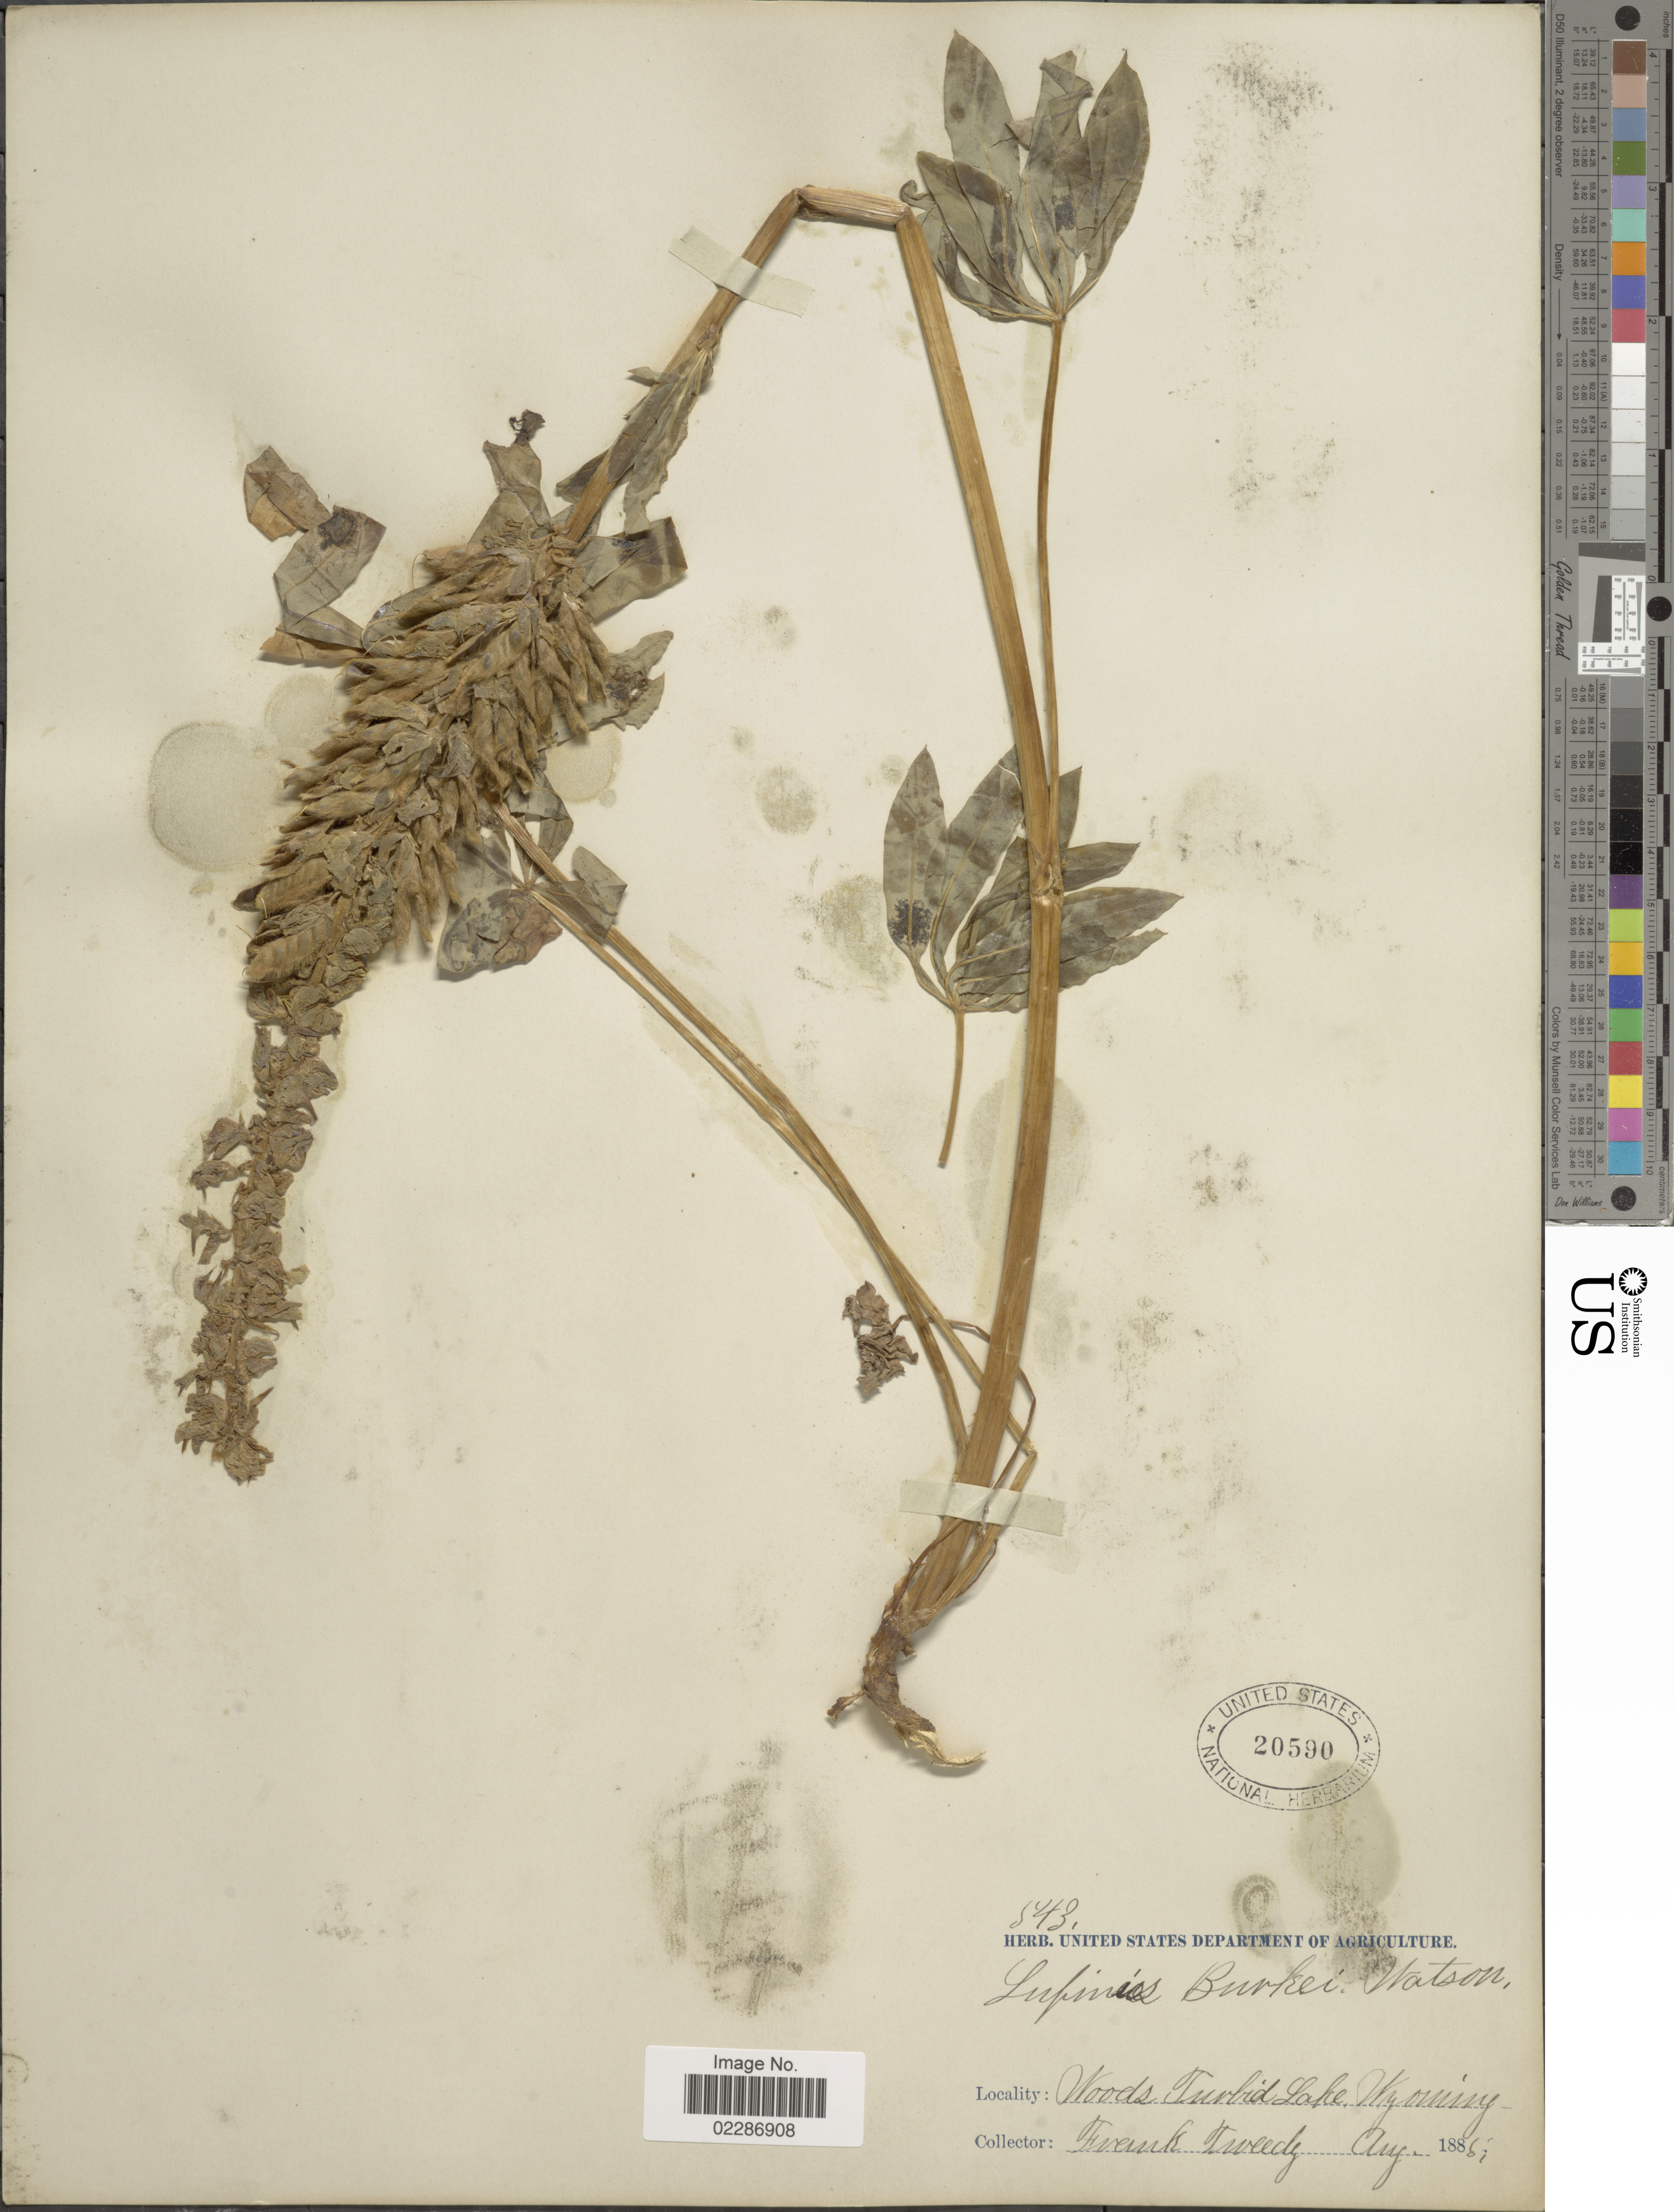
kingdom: Plantae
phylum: Tracheophyta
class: Magnoliopsida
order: Fabales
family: Fabaceae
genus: Lupinus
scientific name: Lupinus burkei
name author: S. Watson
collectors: F. Tweedy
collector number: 543*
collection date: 1885-08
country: United States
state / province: Wyoming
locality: Woods Turbid Lake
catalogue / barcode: US 20590